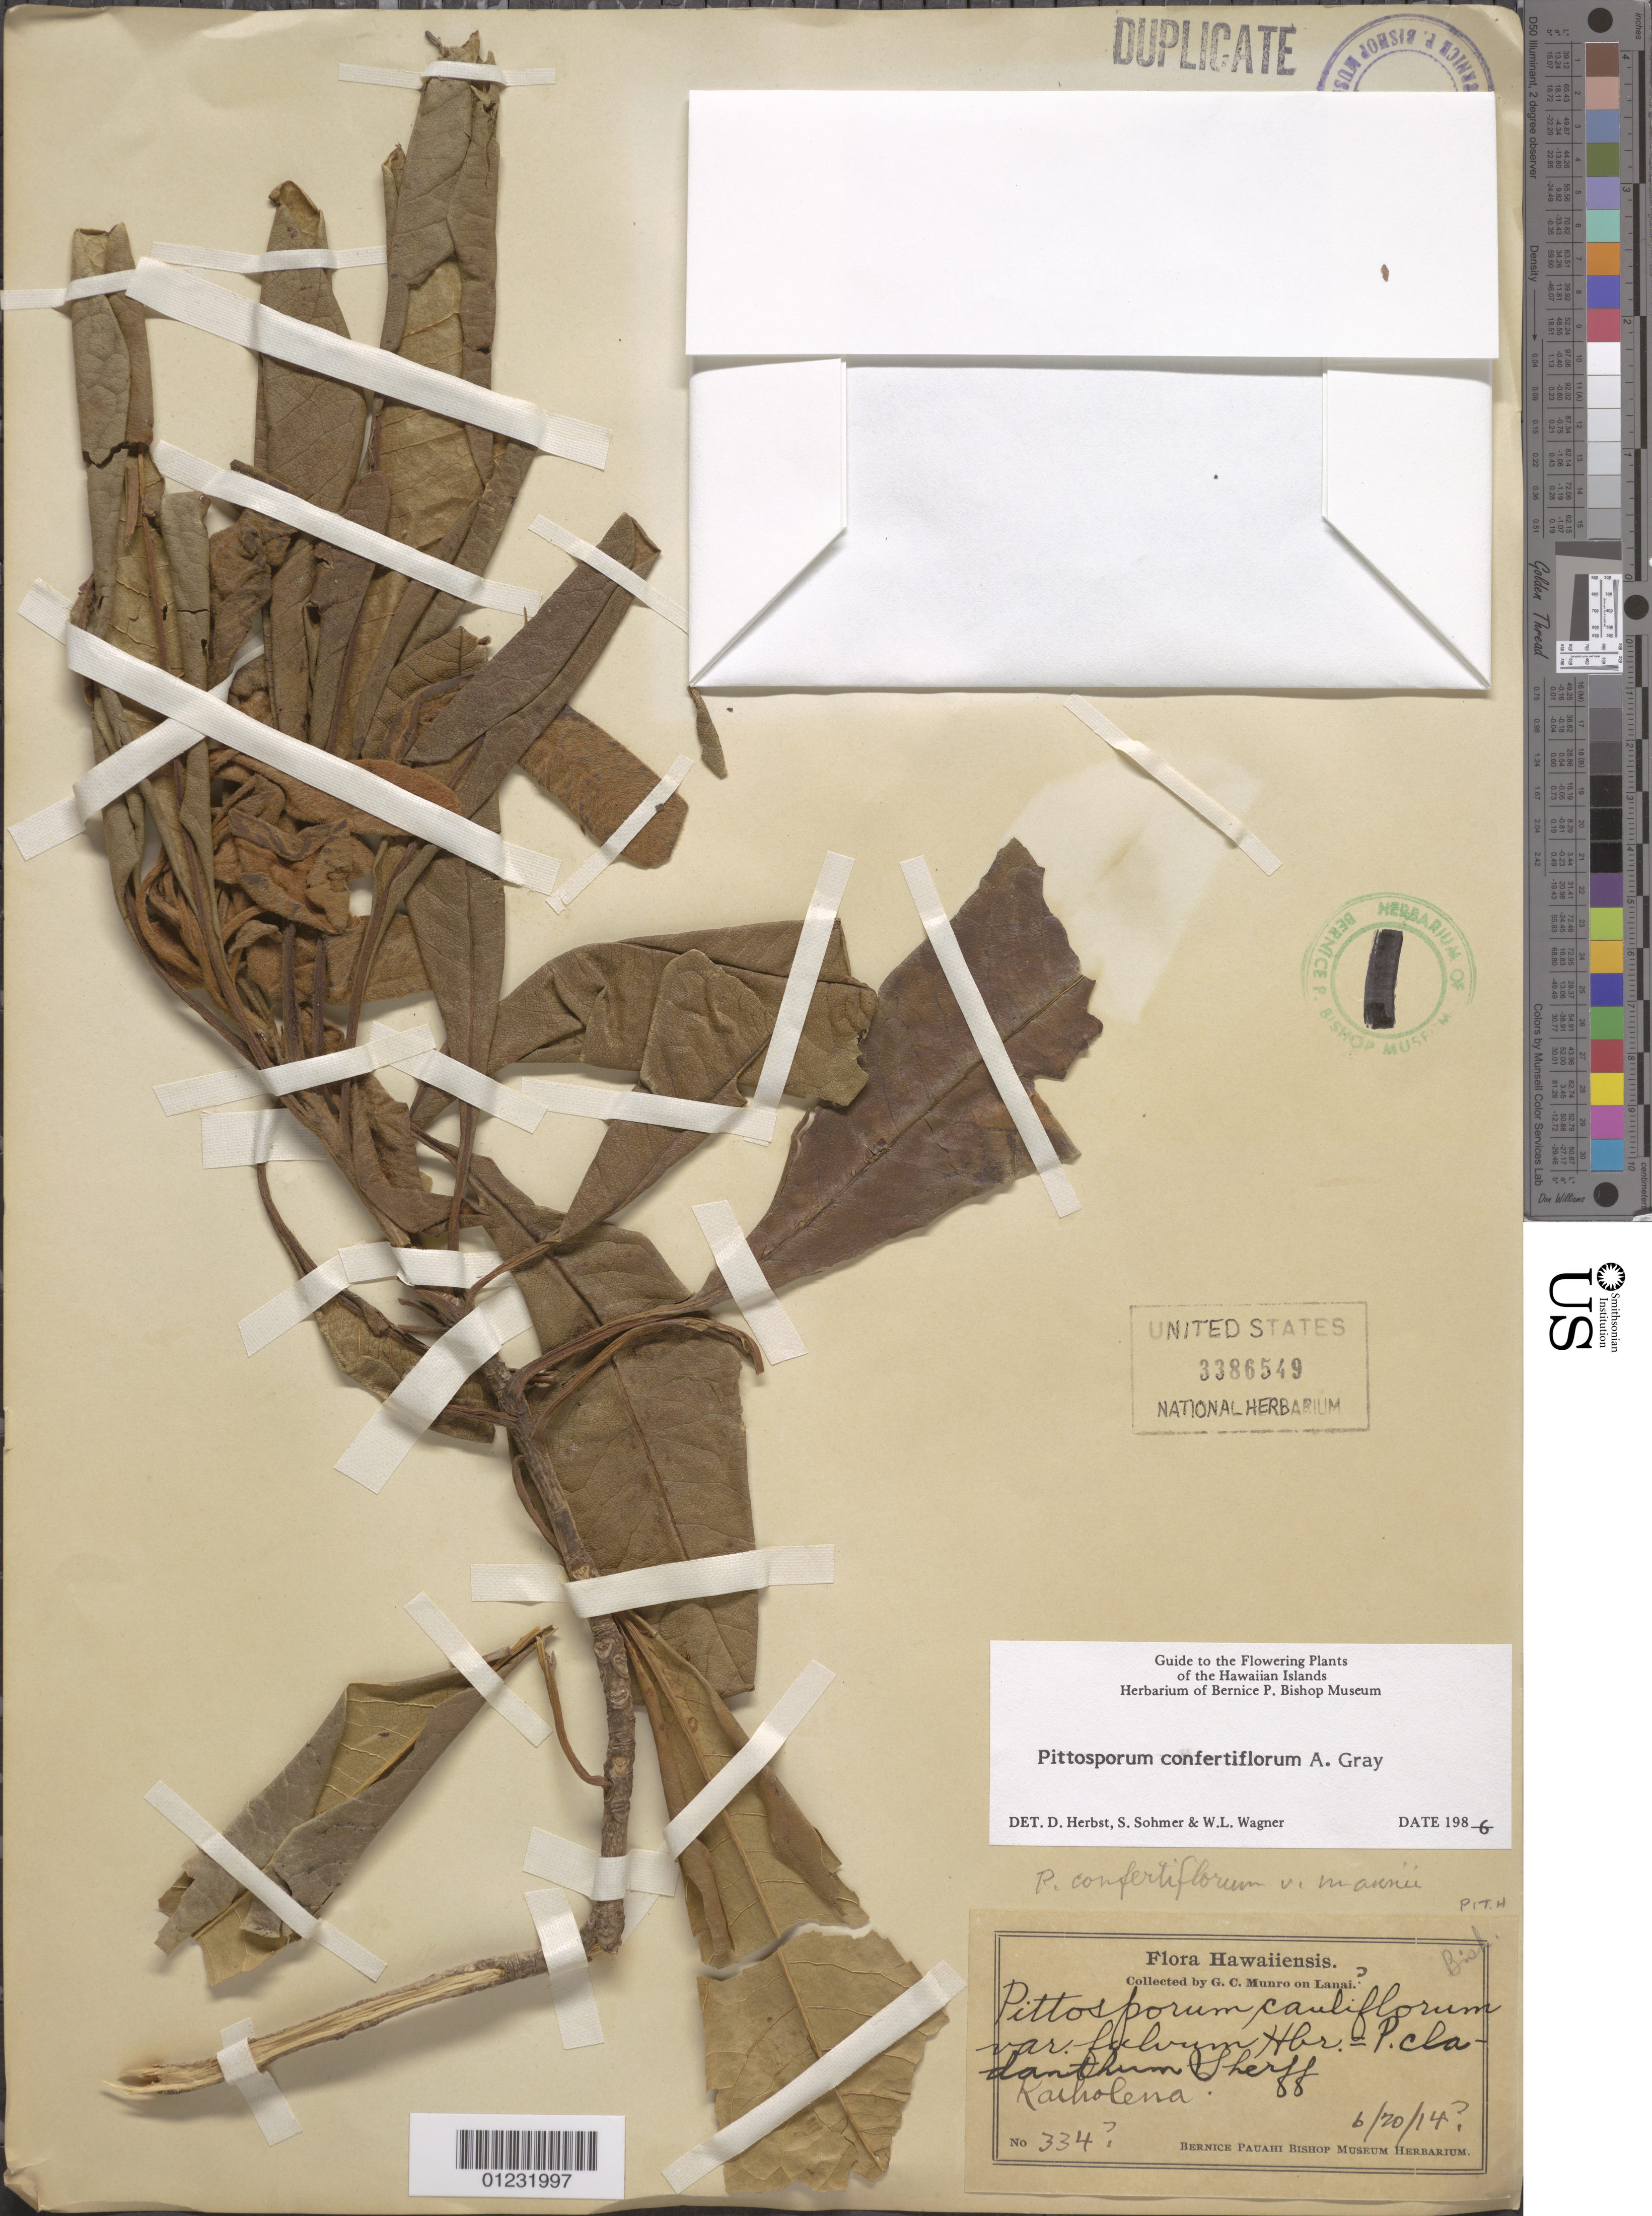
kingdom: Plantae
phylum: Tracheophyta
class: Magnoliopsida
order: Apiales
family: Pittosporaceae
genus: Pittosporum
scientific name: Pittosporum confertiflorum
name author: A. Gray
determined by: Herbst, D. R.; Sohmer, S. H.; Wagner, W. L.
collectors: G. C. Munro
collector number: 334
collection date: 1914-06-20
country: United States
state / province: Hawaii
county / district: Maui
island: Lana'i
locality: Kaiholena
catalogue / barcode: US 3386549